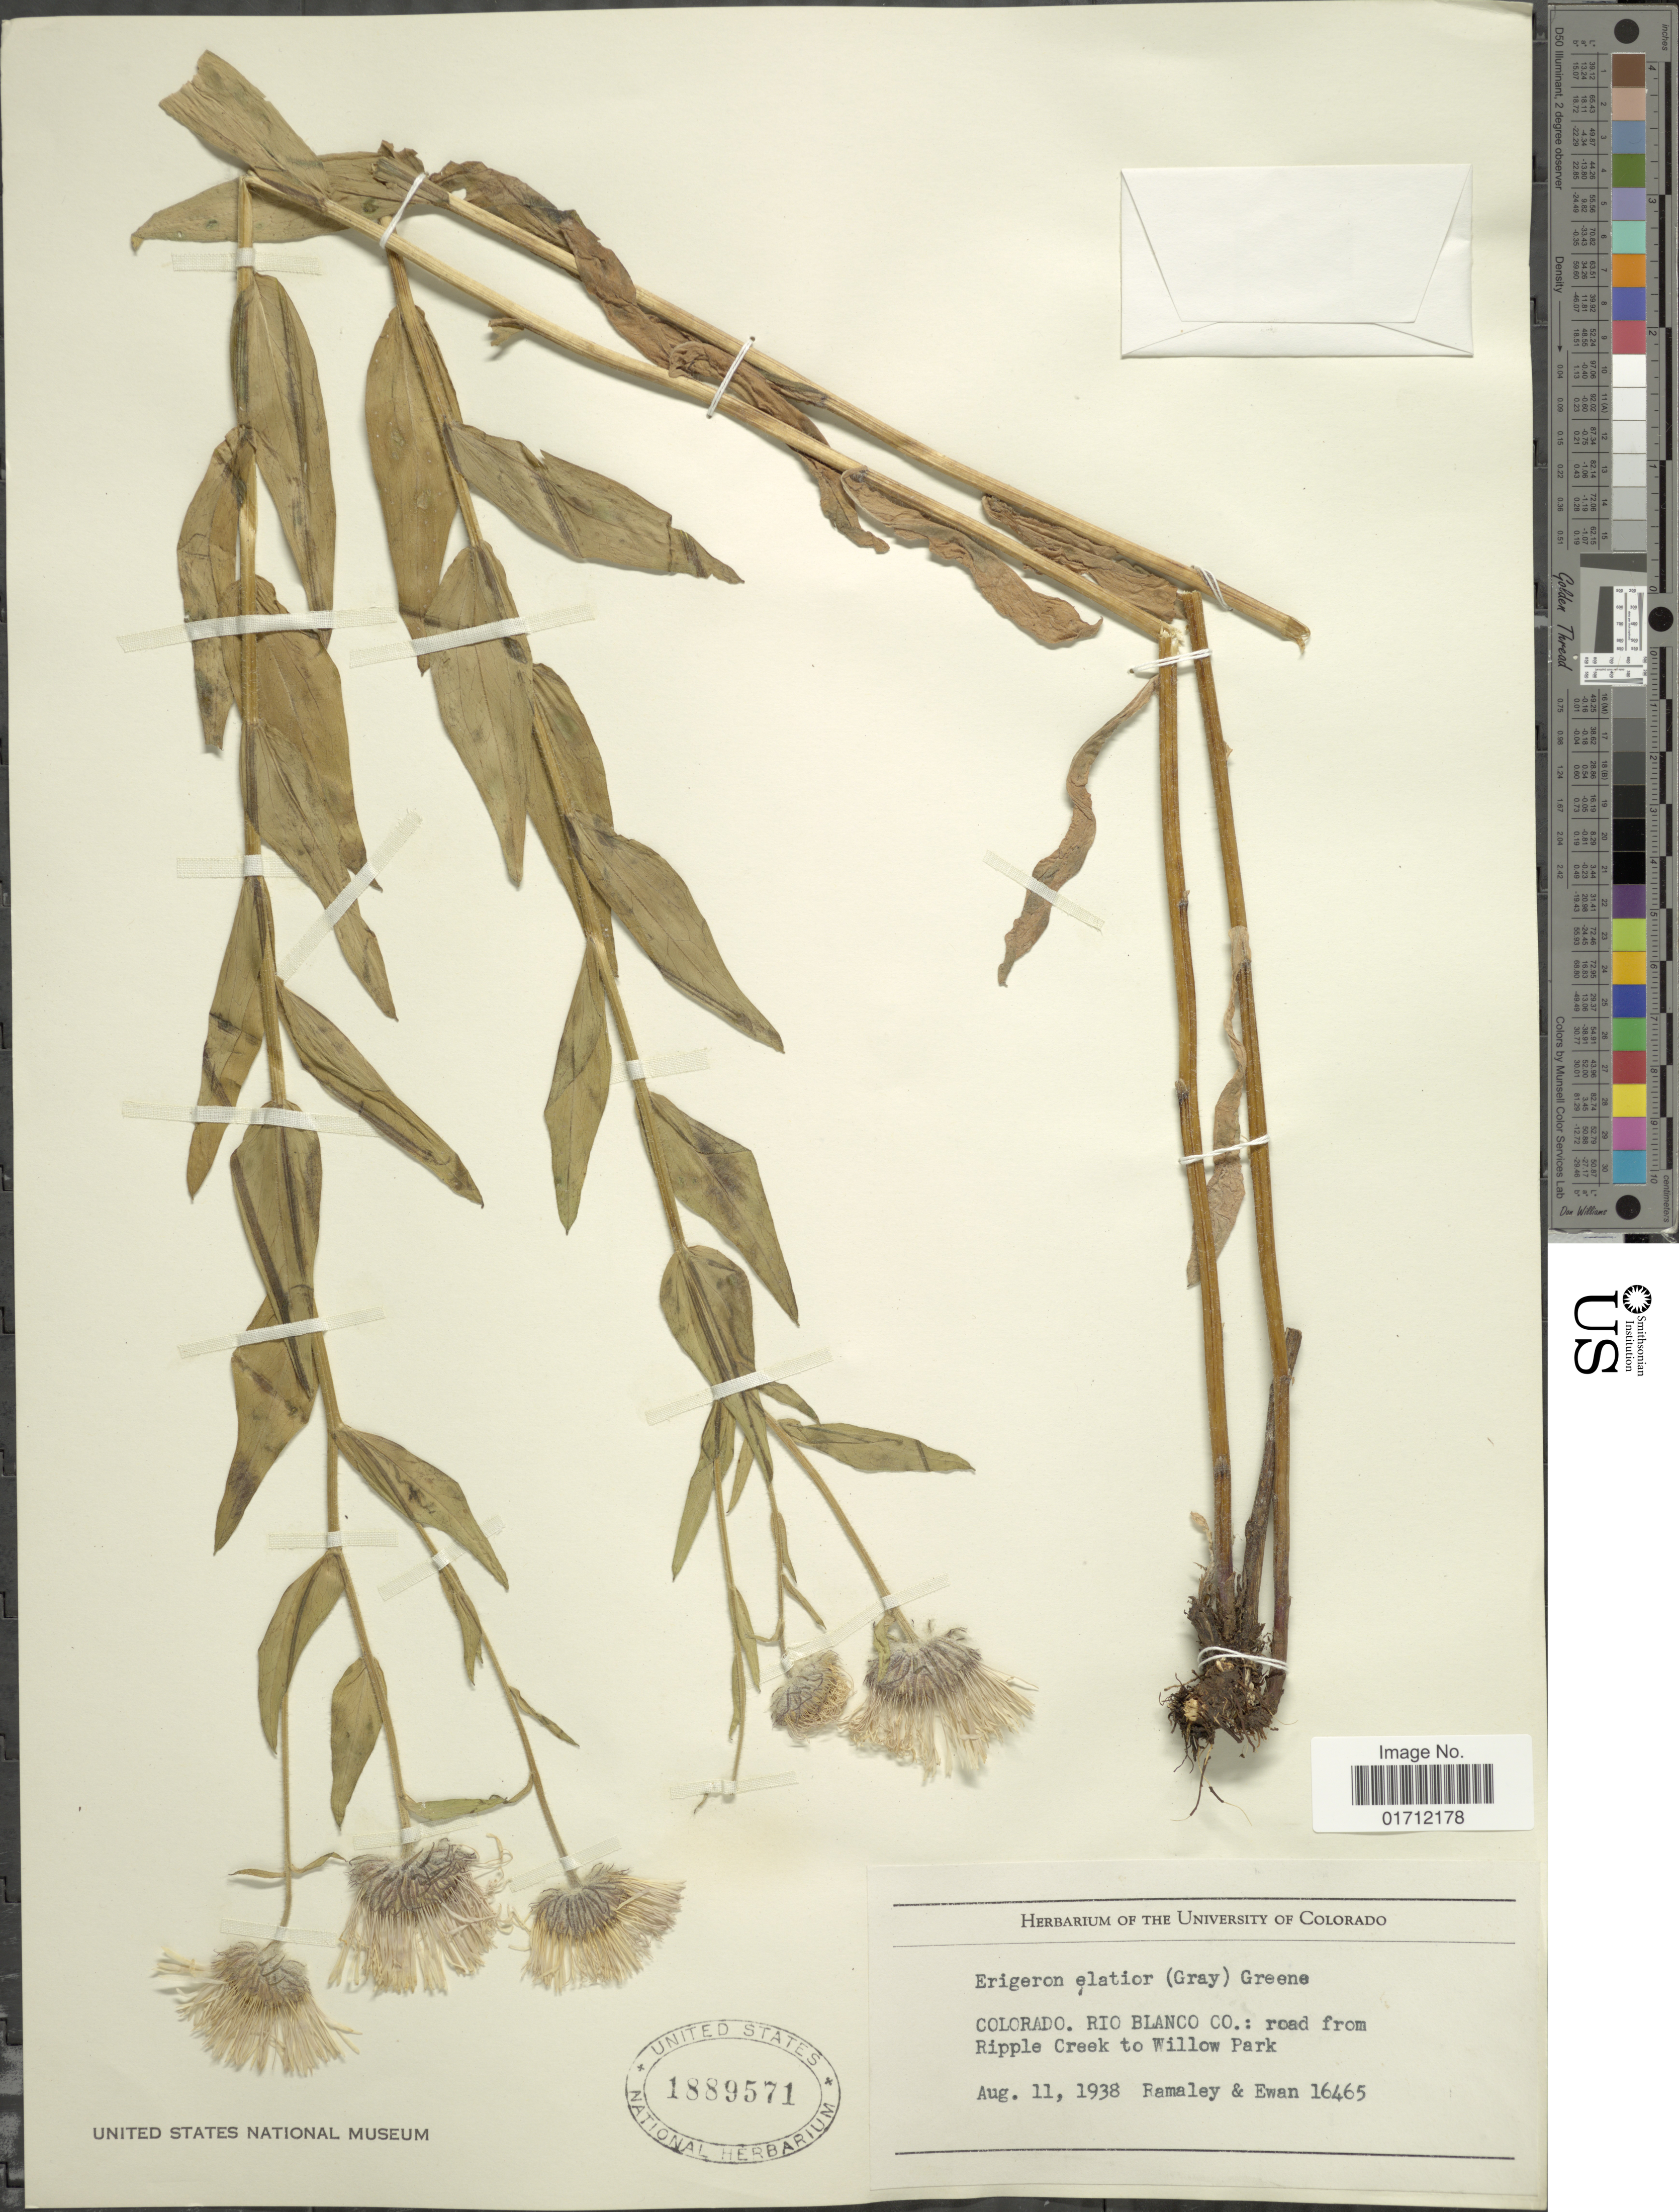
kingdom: Plantae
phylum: Tracheophyta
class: Magnoliopsida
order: Asterales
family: Asteraceae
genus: Erigeron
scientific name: Erigeron elatior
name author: (A. Gray) Greene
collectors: Ramaley & Ewan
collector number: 16465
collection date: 1938-08-11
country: United States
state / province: Colorado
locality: Rio Blanco Co.: road from Ripple Creek to Willow Park.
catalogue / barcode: US 1889571